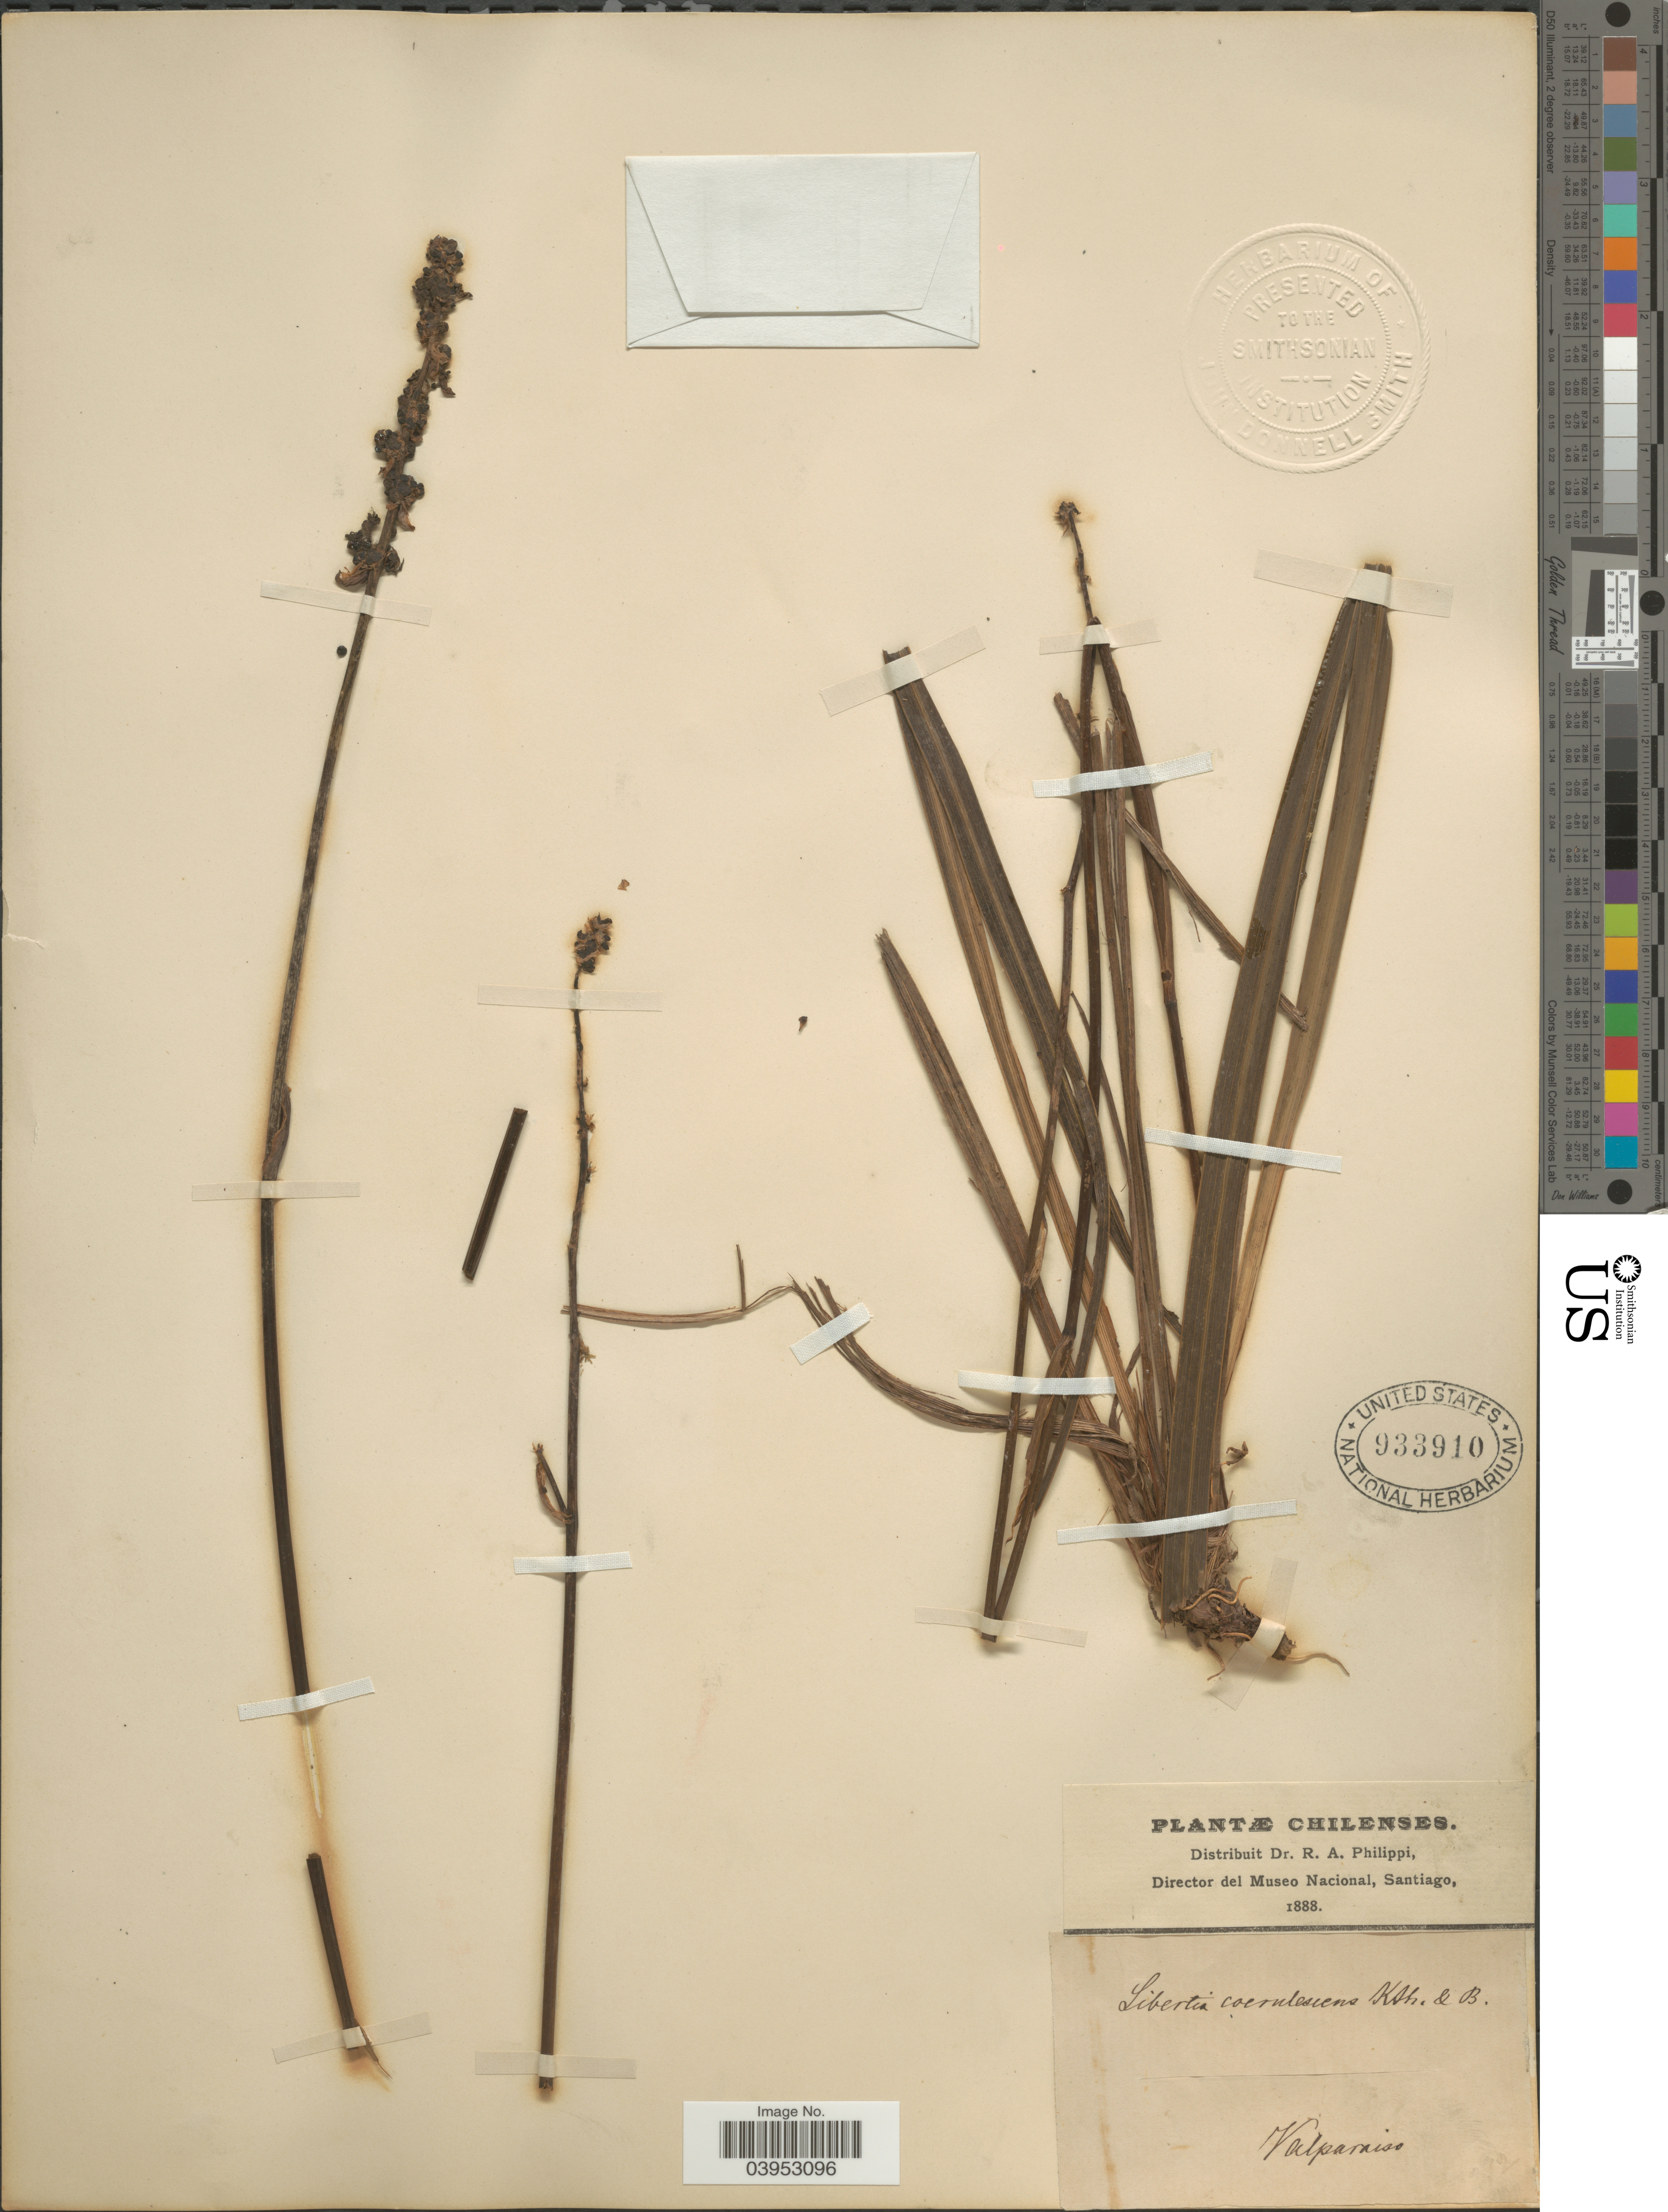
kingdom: Plantae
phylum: Tracheophyta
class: Liliopsida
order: Asparagales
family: Iridaceae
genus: Libertia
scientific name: Libertia sessiliflora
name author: (Poepp.) Skottsb.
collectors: ex. herb. R.A. Philippi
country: Chile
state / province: Valparaíso (V)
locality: Valparaiso.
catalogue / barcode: US 933910